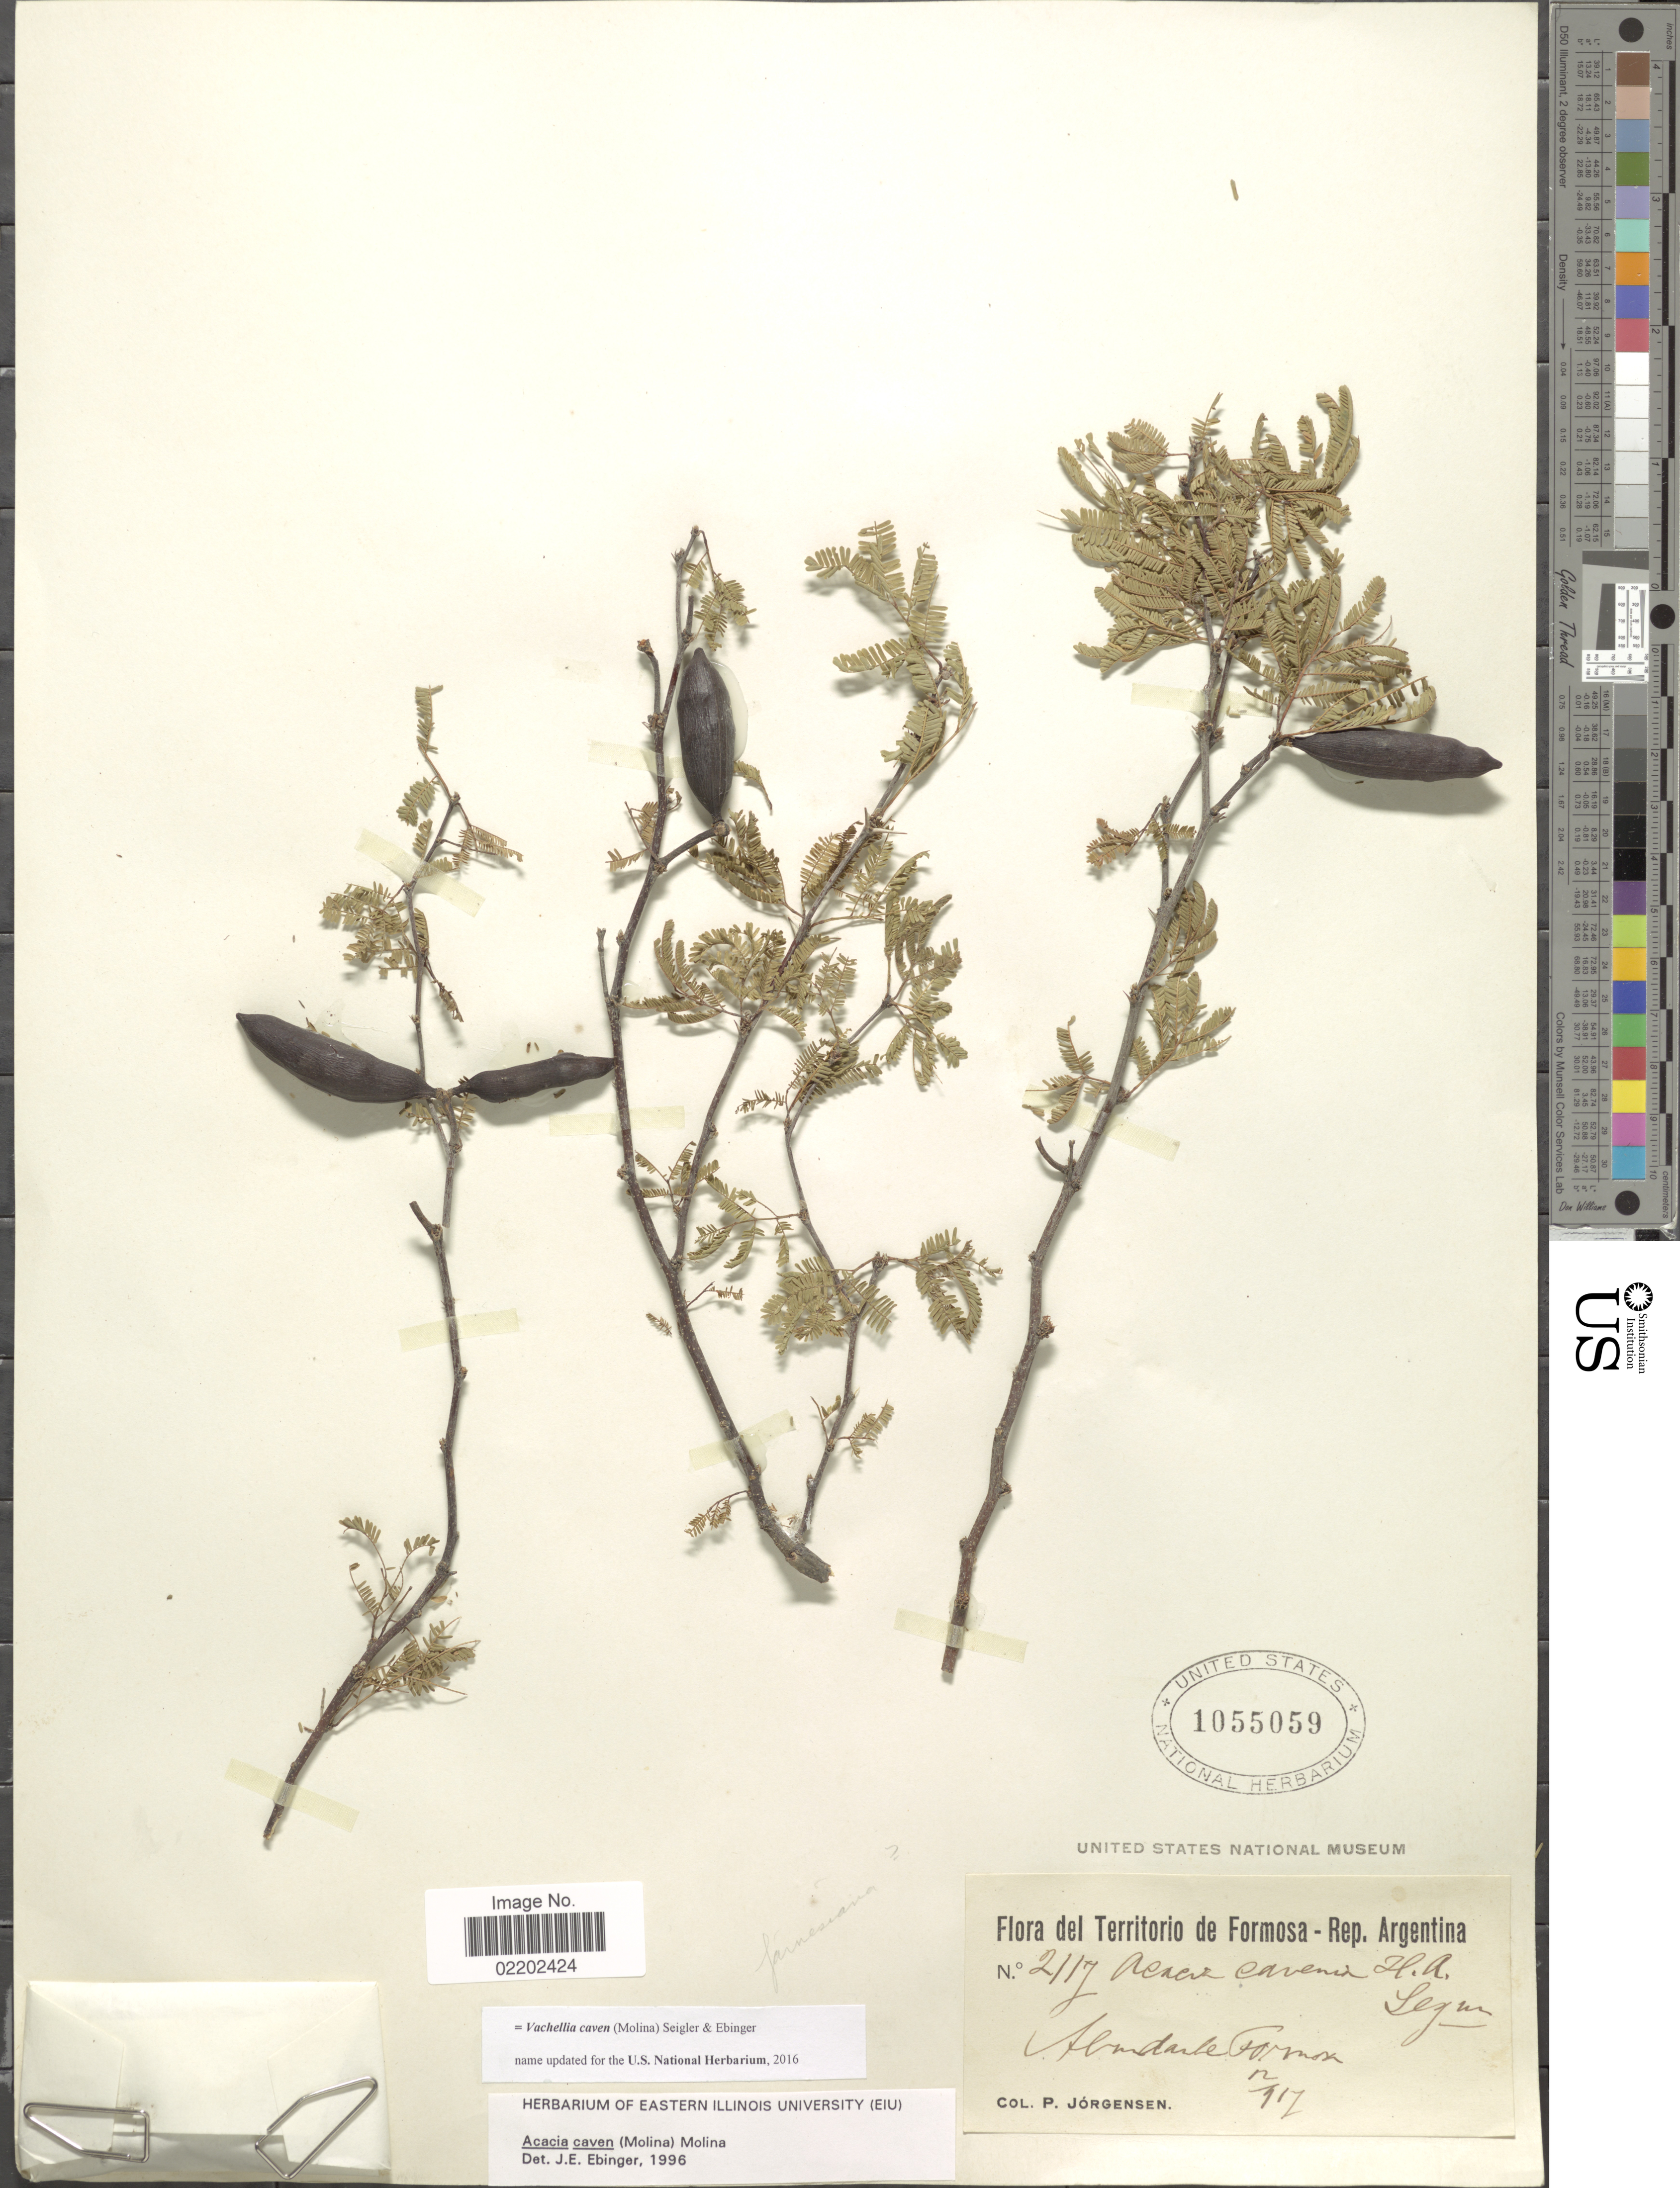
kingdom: Plantae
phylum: Tracheophyta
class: Magnoliopsida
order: Fabales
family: Fabaceae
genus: Vachellia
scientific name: Vachellia caven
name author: (Molina) Seigler & Ebinger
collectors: P. Jörgensen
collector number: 2117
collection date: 1917-12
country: Argentina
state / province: Formosa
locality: Rep. Argentina, Abundate Formosa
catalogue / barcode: US 1055059